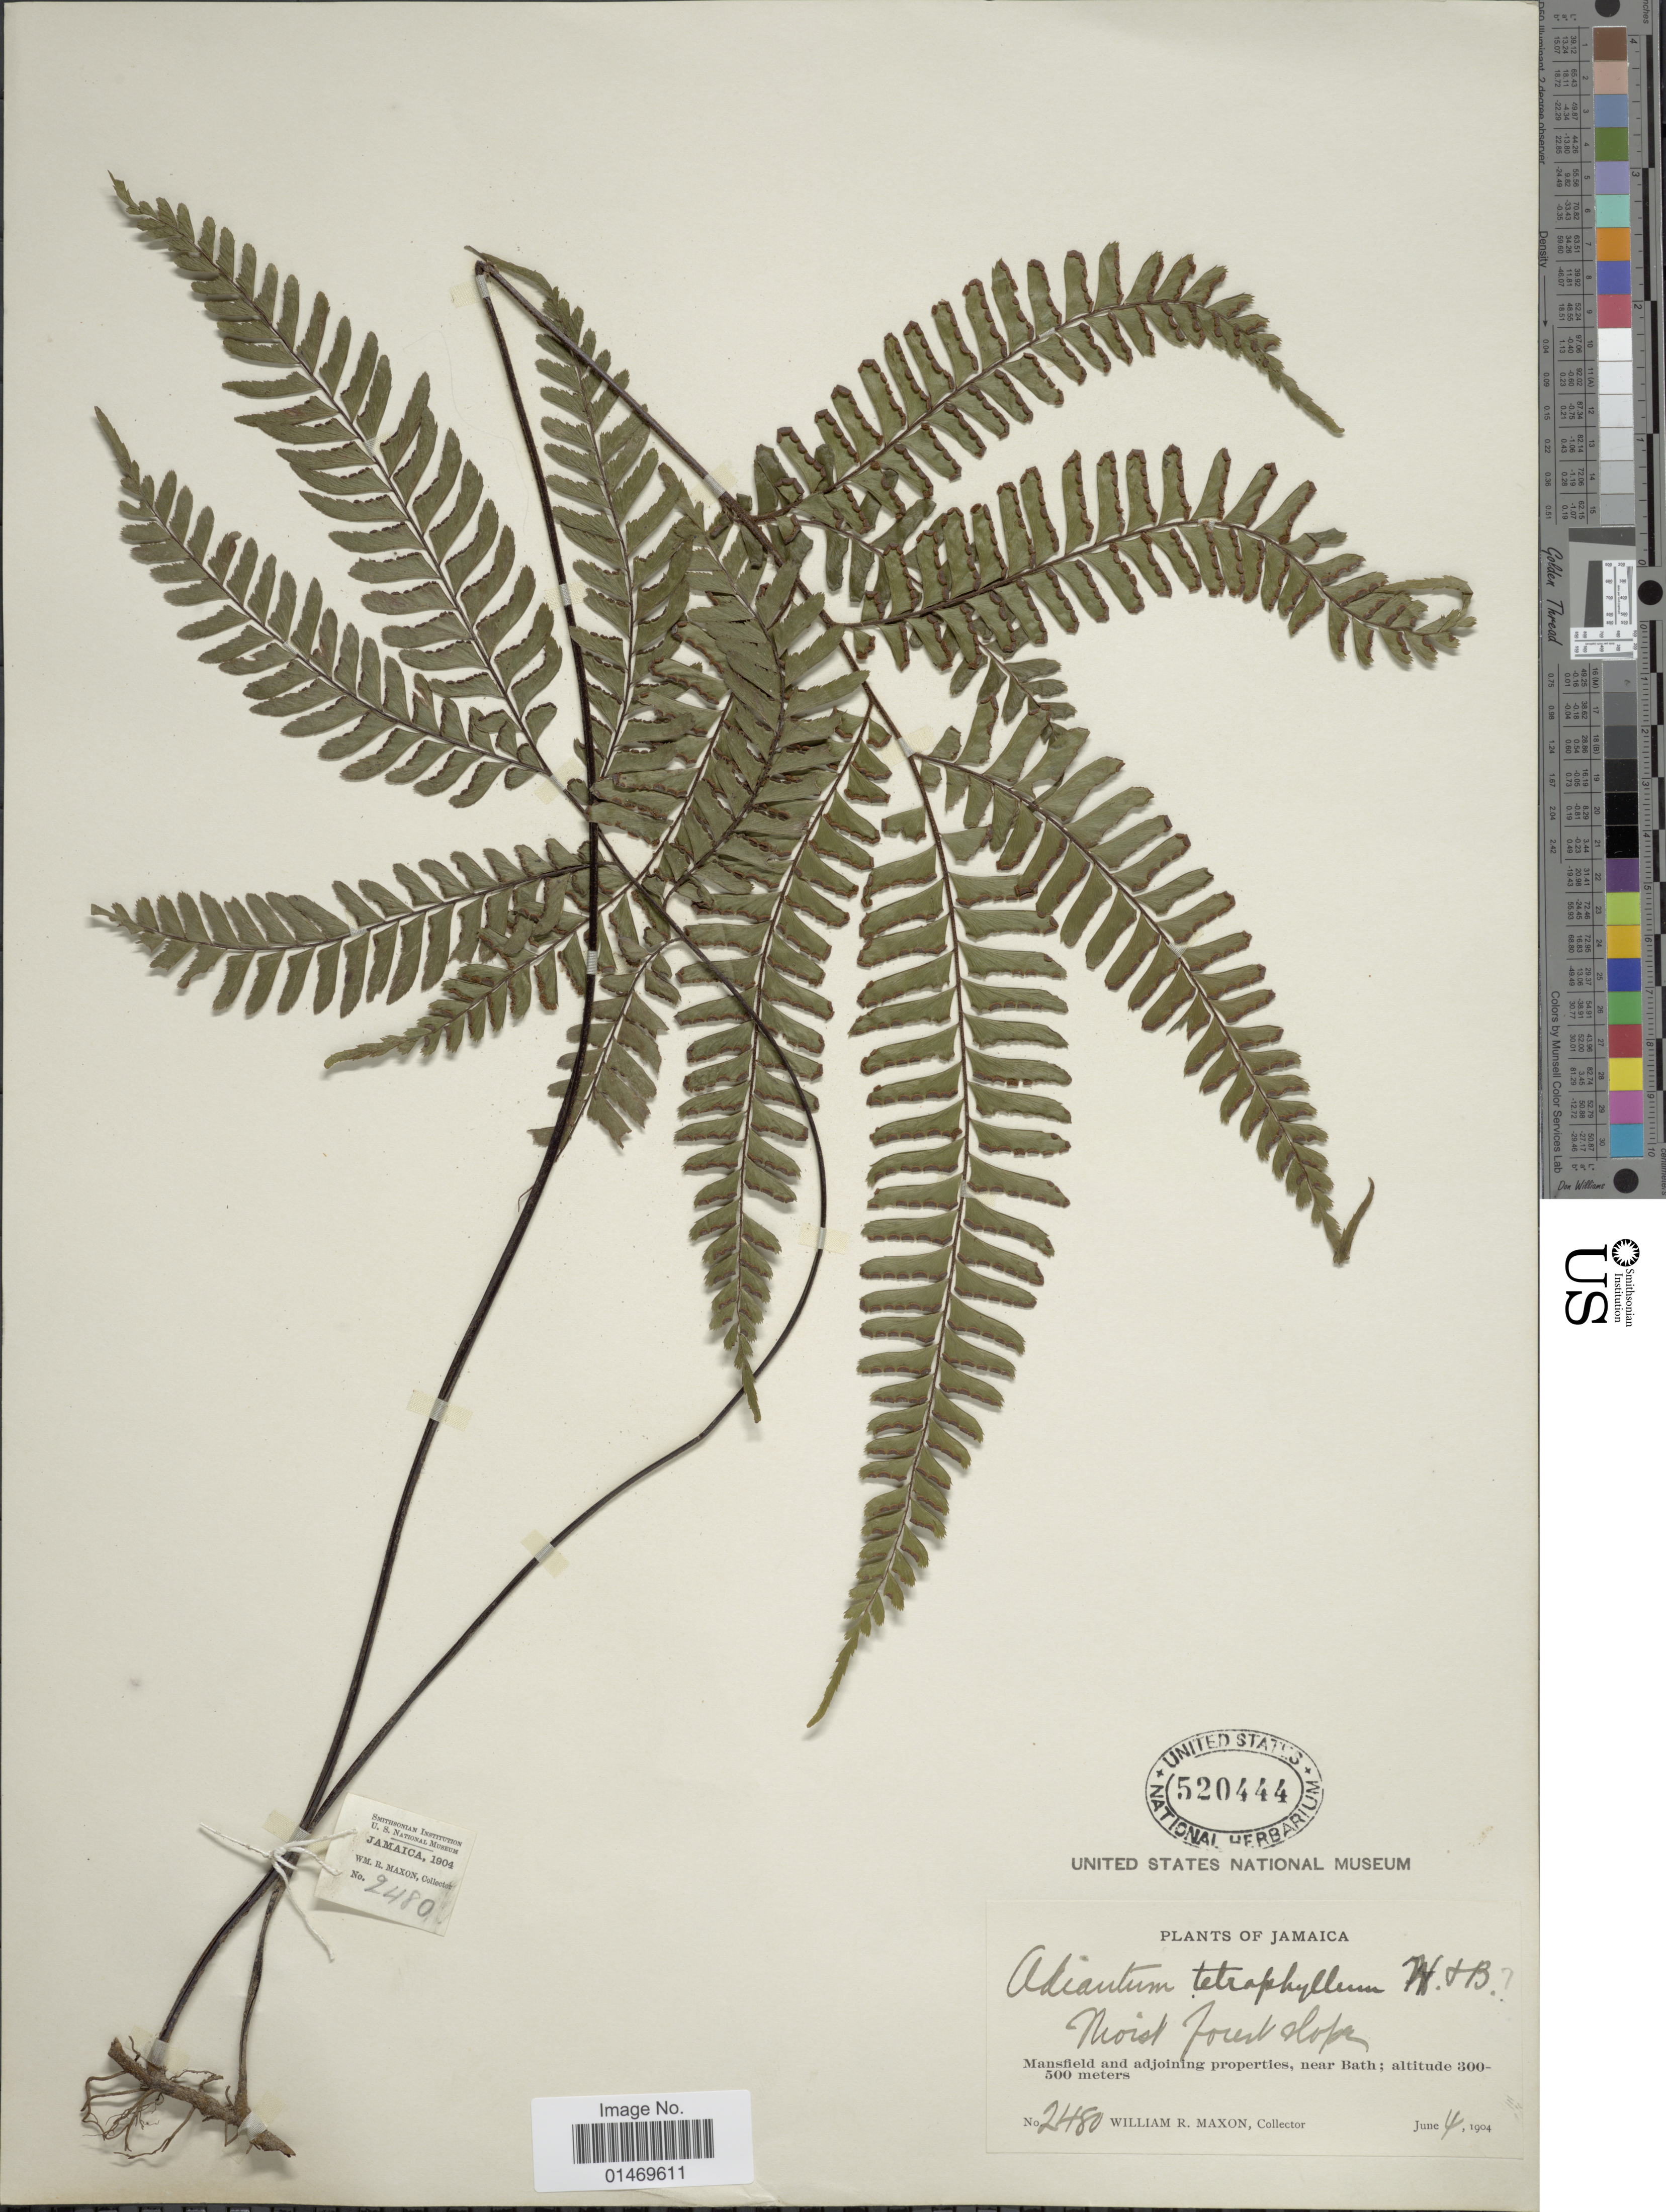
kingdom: Plantae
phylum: Tracheophyta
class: Polypodiopsida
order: Polypodiales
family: Pteridaceae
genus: Adiantum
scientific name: Adiantum tetraphyllum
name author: Humb. & Bonpl. ex Willd.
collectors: W. R. Maxon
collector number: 2480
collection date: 1904-06-04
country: Jamaica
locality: Mansfield and adjoining properties, near Bath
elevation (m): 300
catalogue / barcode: US 520444